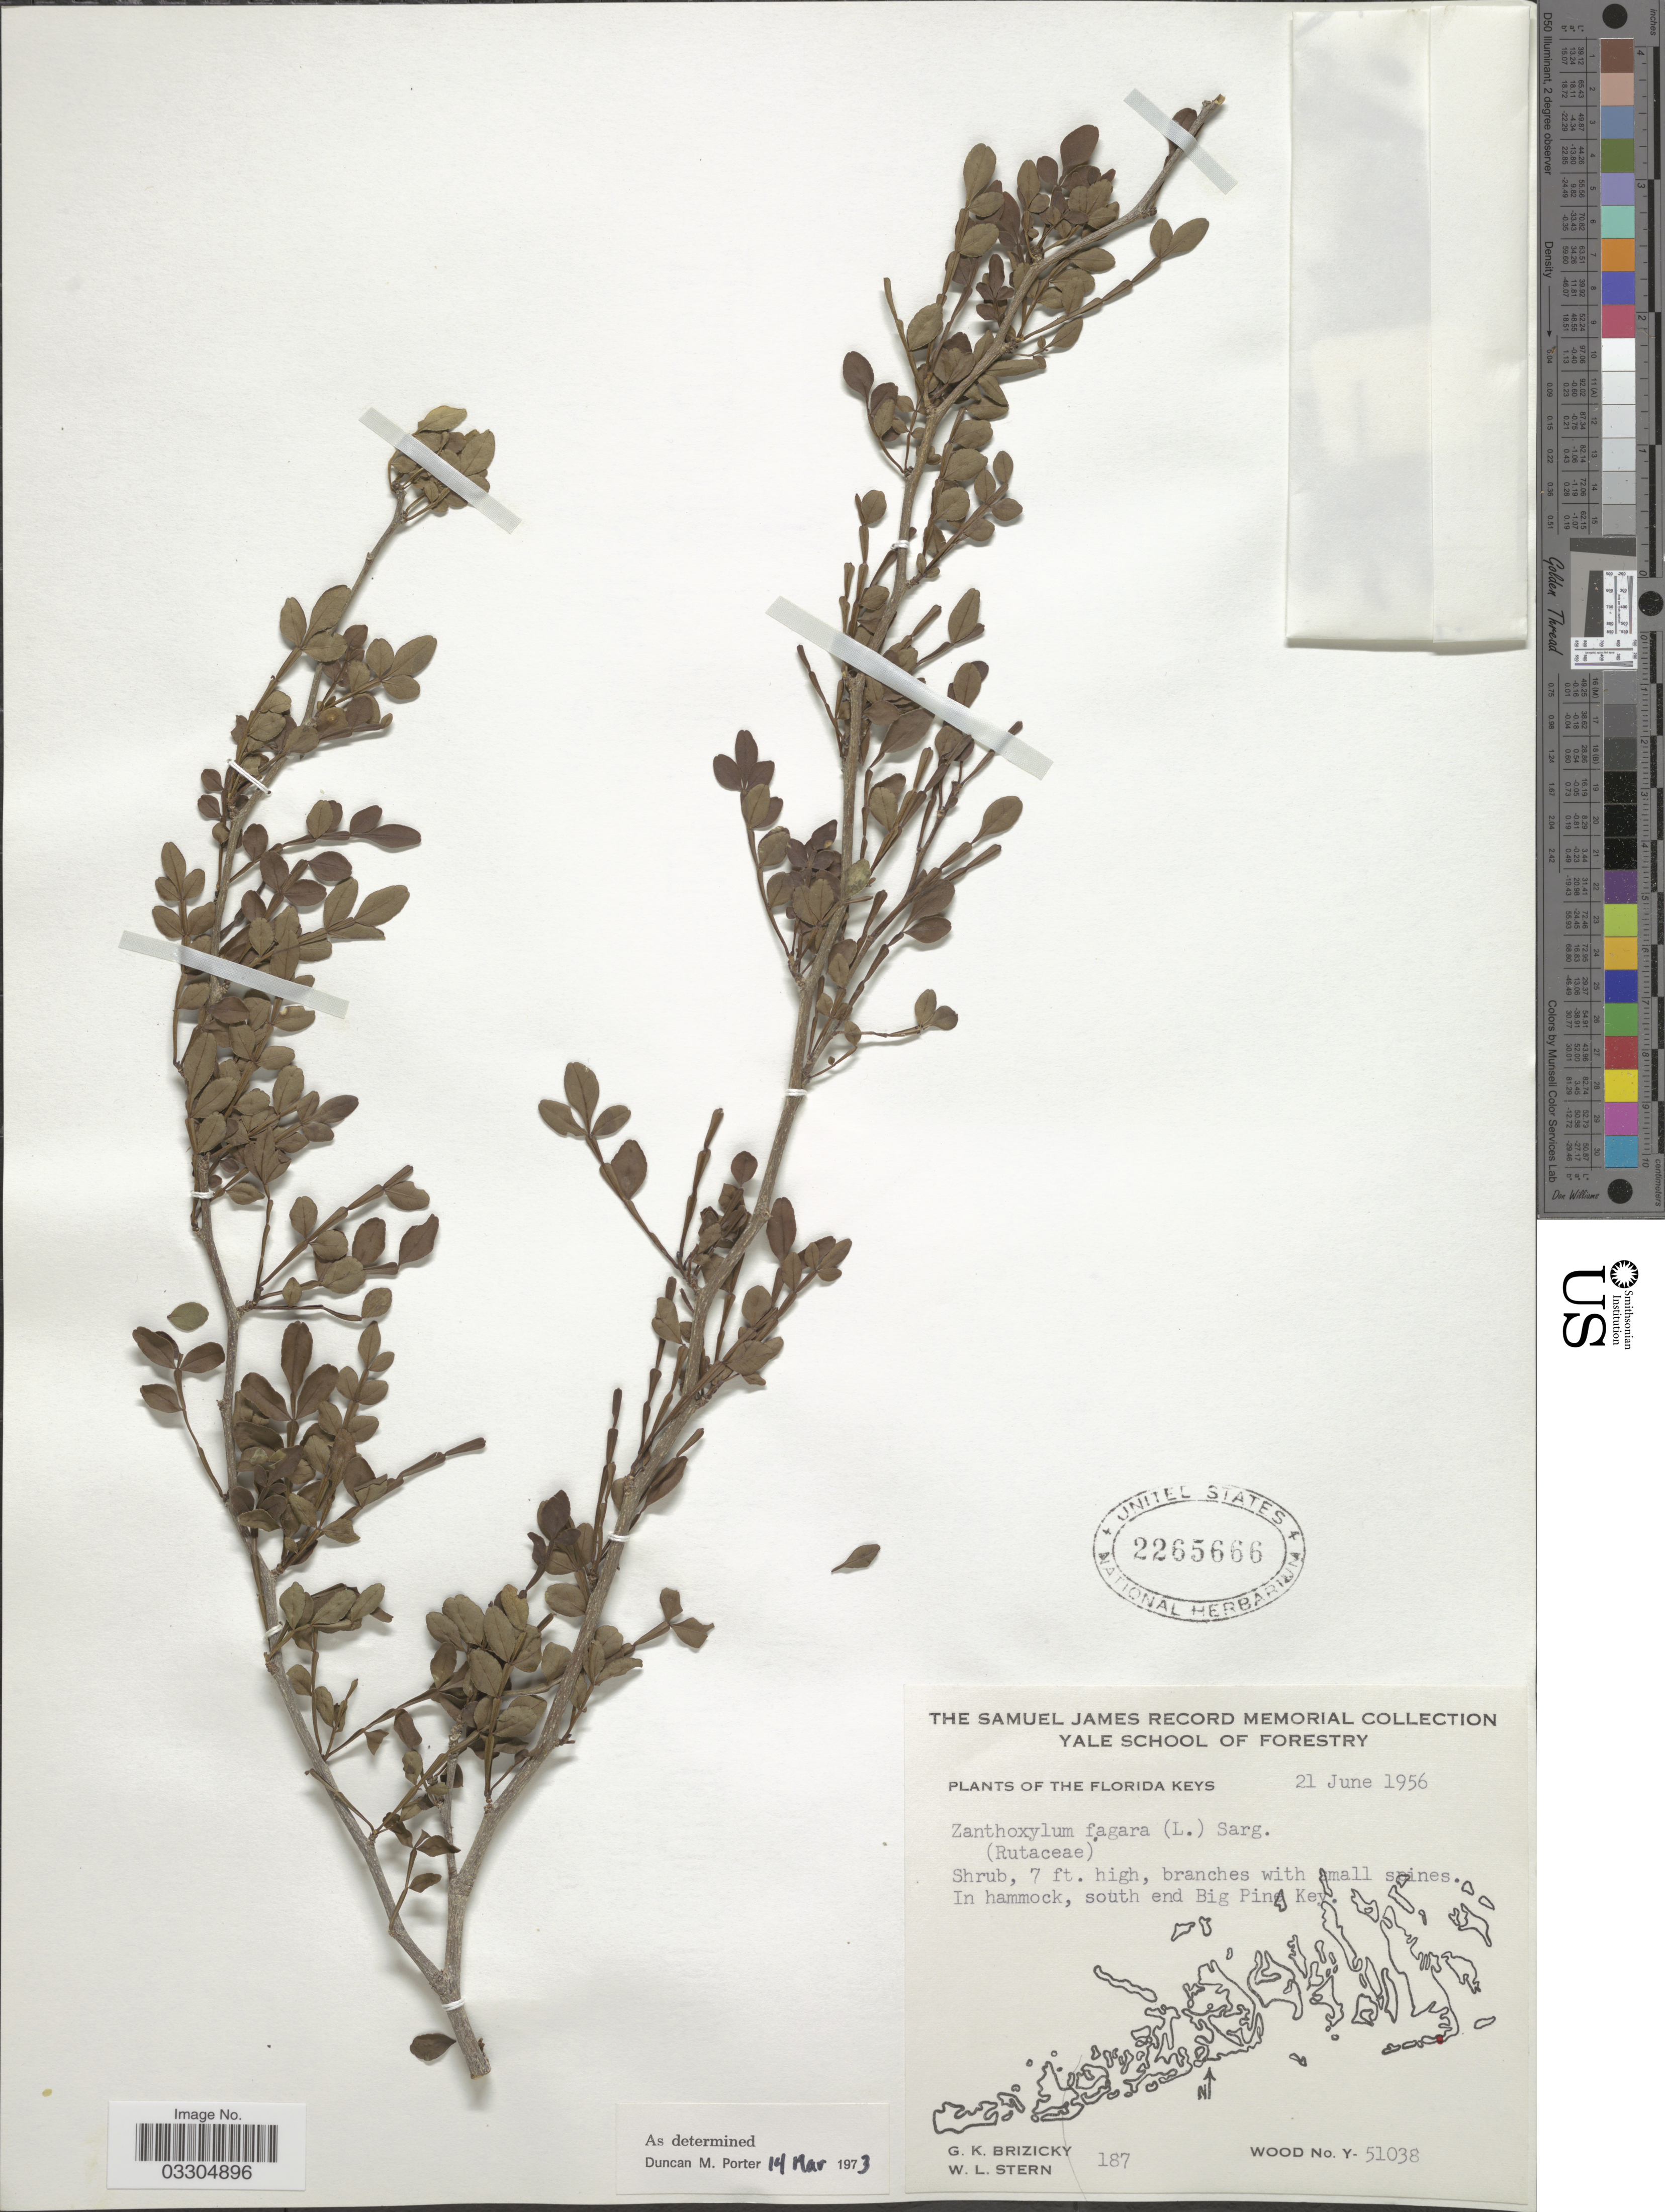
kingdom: Plantae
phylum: Tracheophyta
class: Magnoliopsida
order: Sapindales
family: Rutaceae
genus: Zanthoxylum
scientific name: Zanthoxylum fagara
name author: (L.) Sarg.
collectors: G. K. Brizicky & W. L. Stern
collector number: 187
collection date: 1956-06-21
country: United States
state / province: Florida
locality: The Florida Keys. In hammock, south end Big Pine Key.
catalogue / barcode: US 2265666